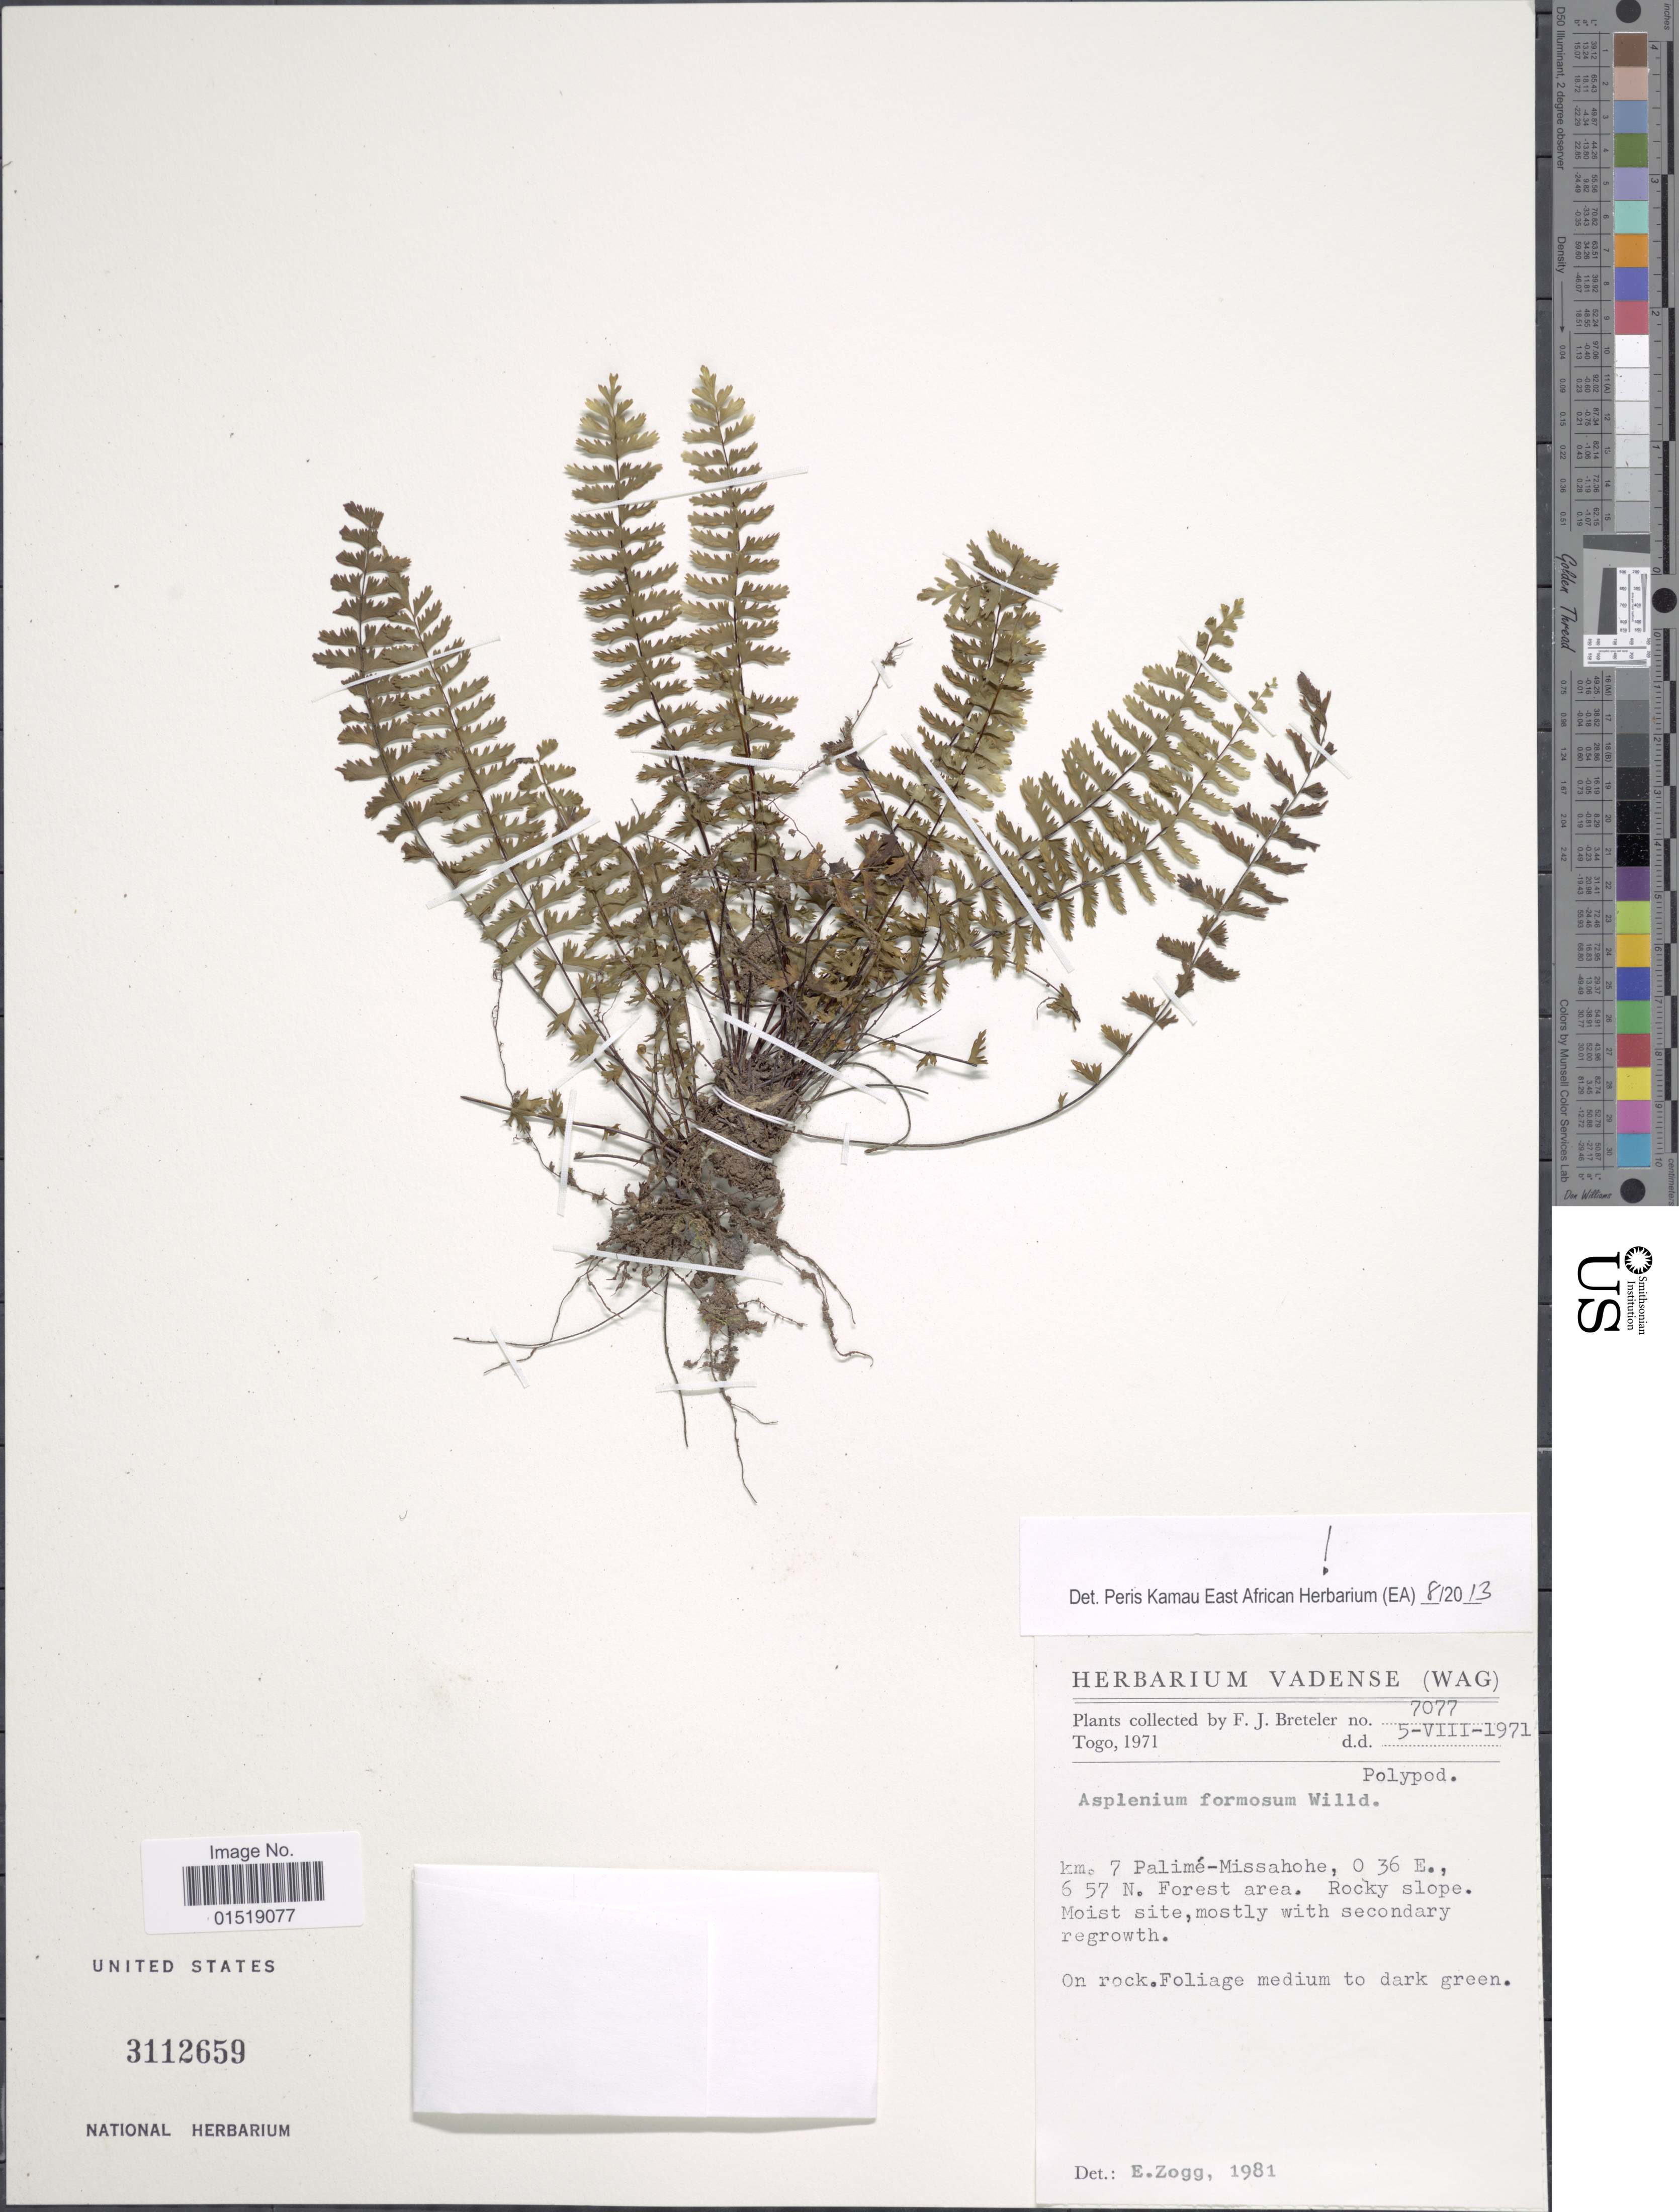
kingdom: Plantae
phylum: Tracheophyta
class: Polypodiopsida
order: Polypodiales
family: Aspleniaceae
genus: Asplenium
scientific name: Asplenium formosum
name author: Willd.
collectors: F. J. Breteler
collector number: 7077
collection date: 1971-08-05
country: Togo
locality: Km. 7 Palimé-Missahohe.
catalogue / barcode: US 3112659